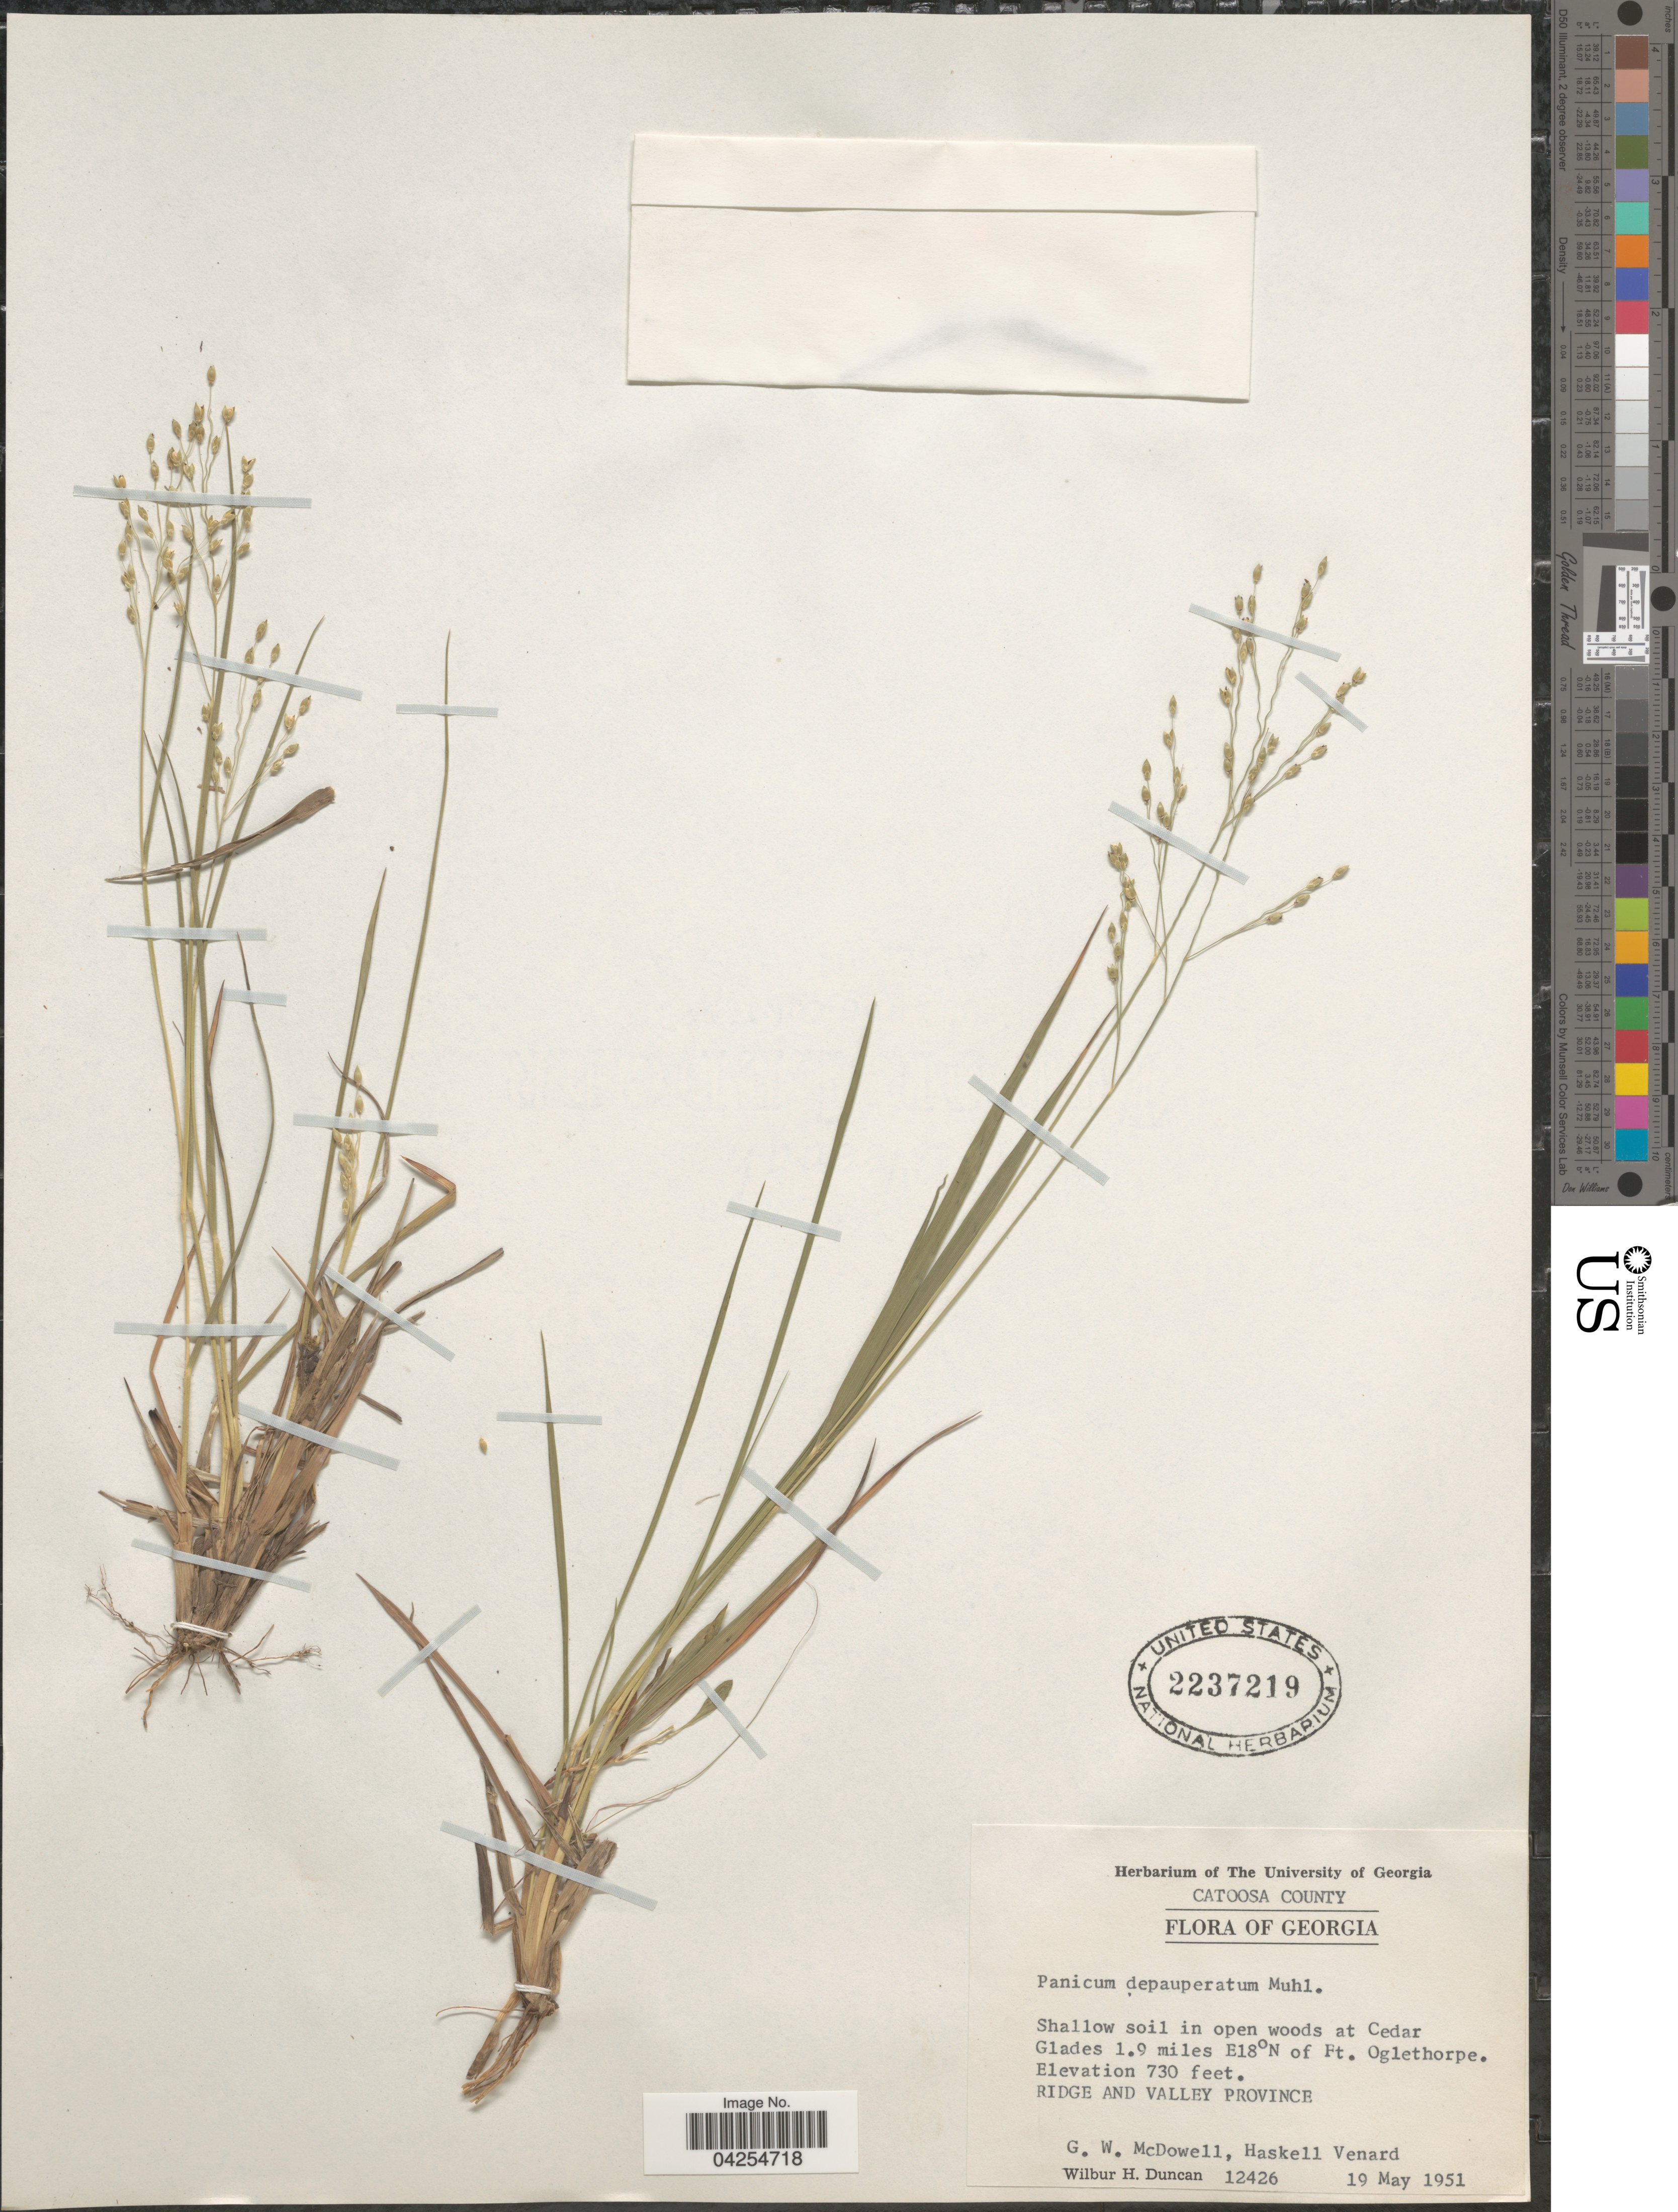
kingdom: Plantae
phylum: Tracheophyta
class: Liliopsida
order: Poales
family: Poaceae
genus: Dichanthelium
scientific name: Dichanthelium depauperatum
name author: (Muhl.) Gould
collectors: G. McDowell, H. Venard & W. H. Duncan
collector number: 12426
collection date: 1951-05-19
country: United States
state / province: Georgia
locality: Catoosa County. Shallow soil in open woods at Cedar Glades 1.9 miles E18°N of Ft. Oglethorpe. Ridge and Valley Province.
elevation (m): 223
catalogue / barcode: US 2237219